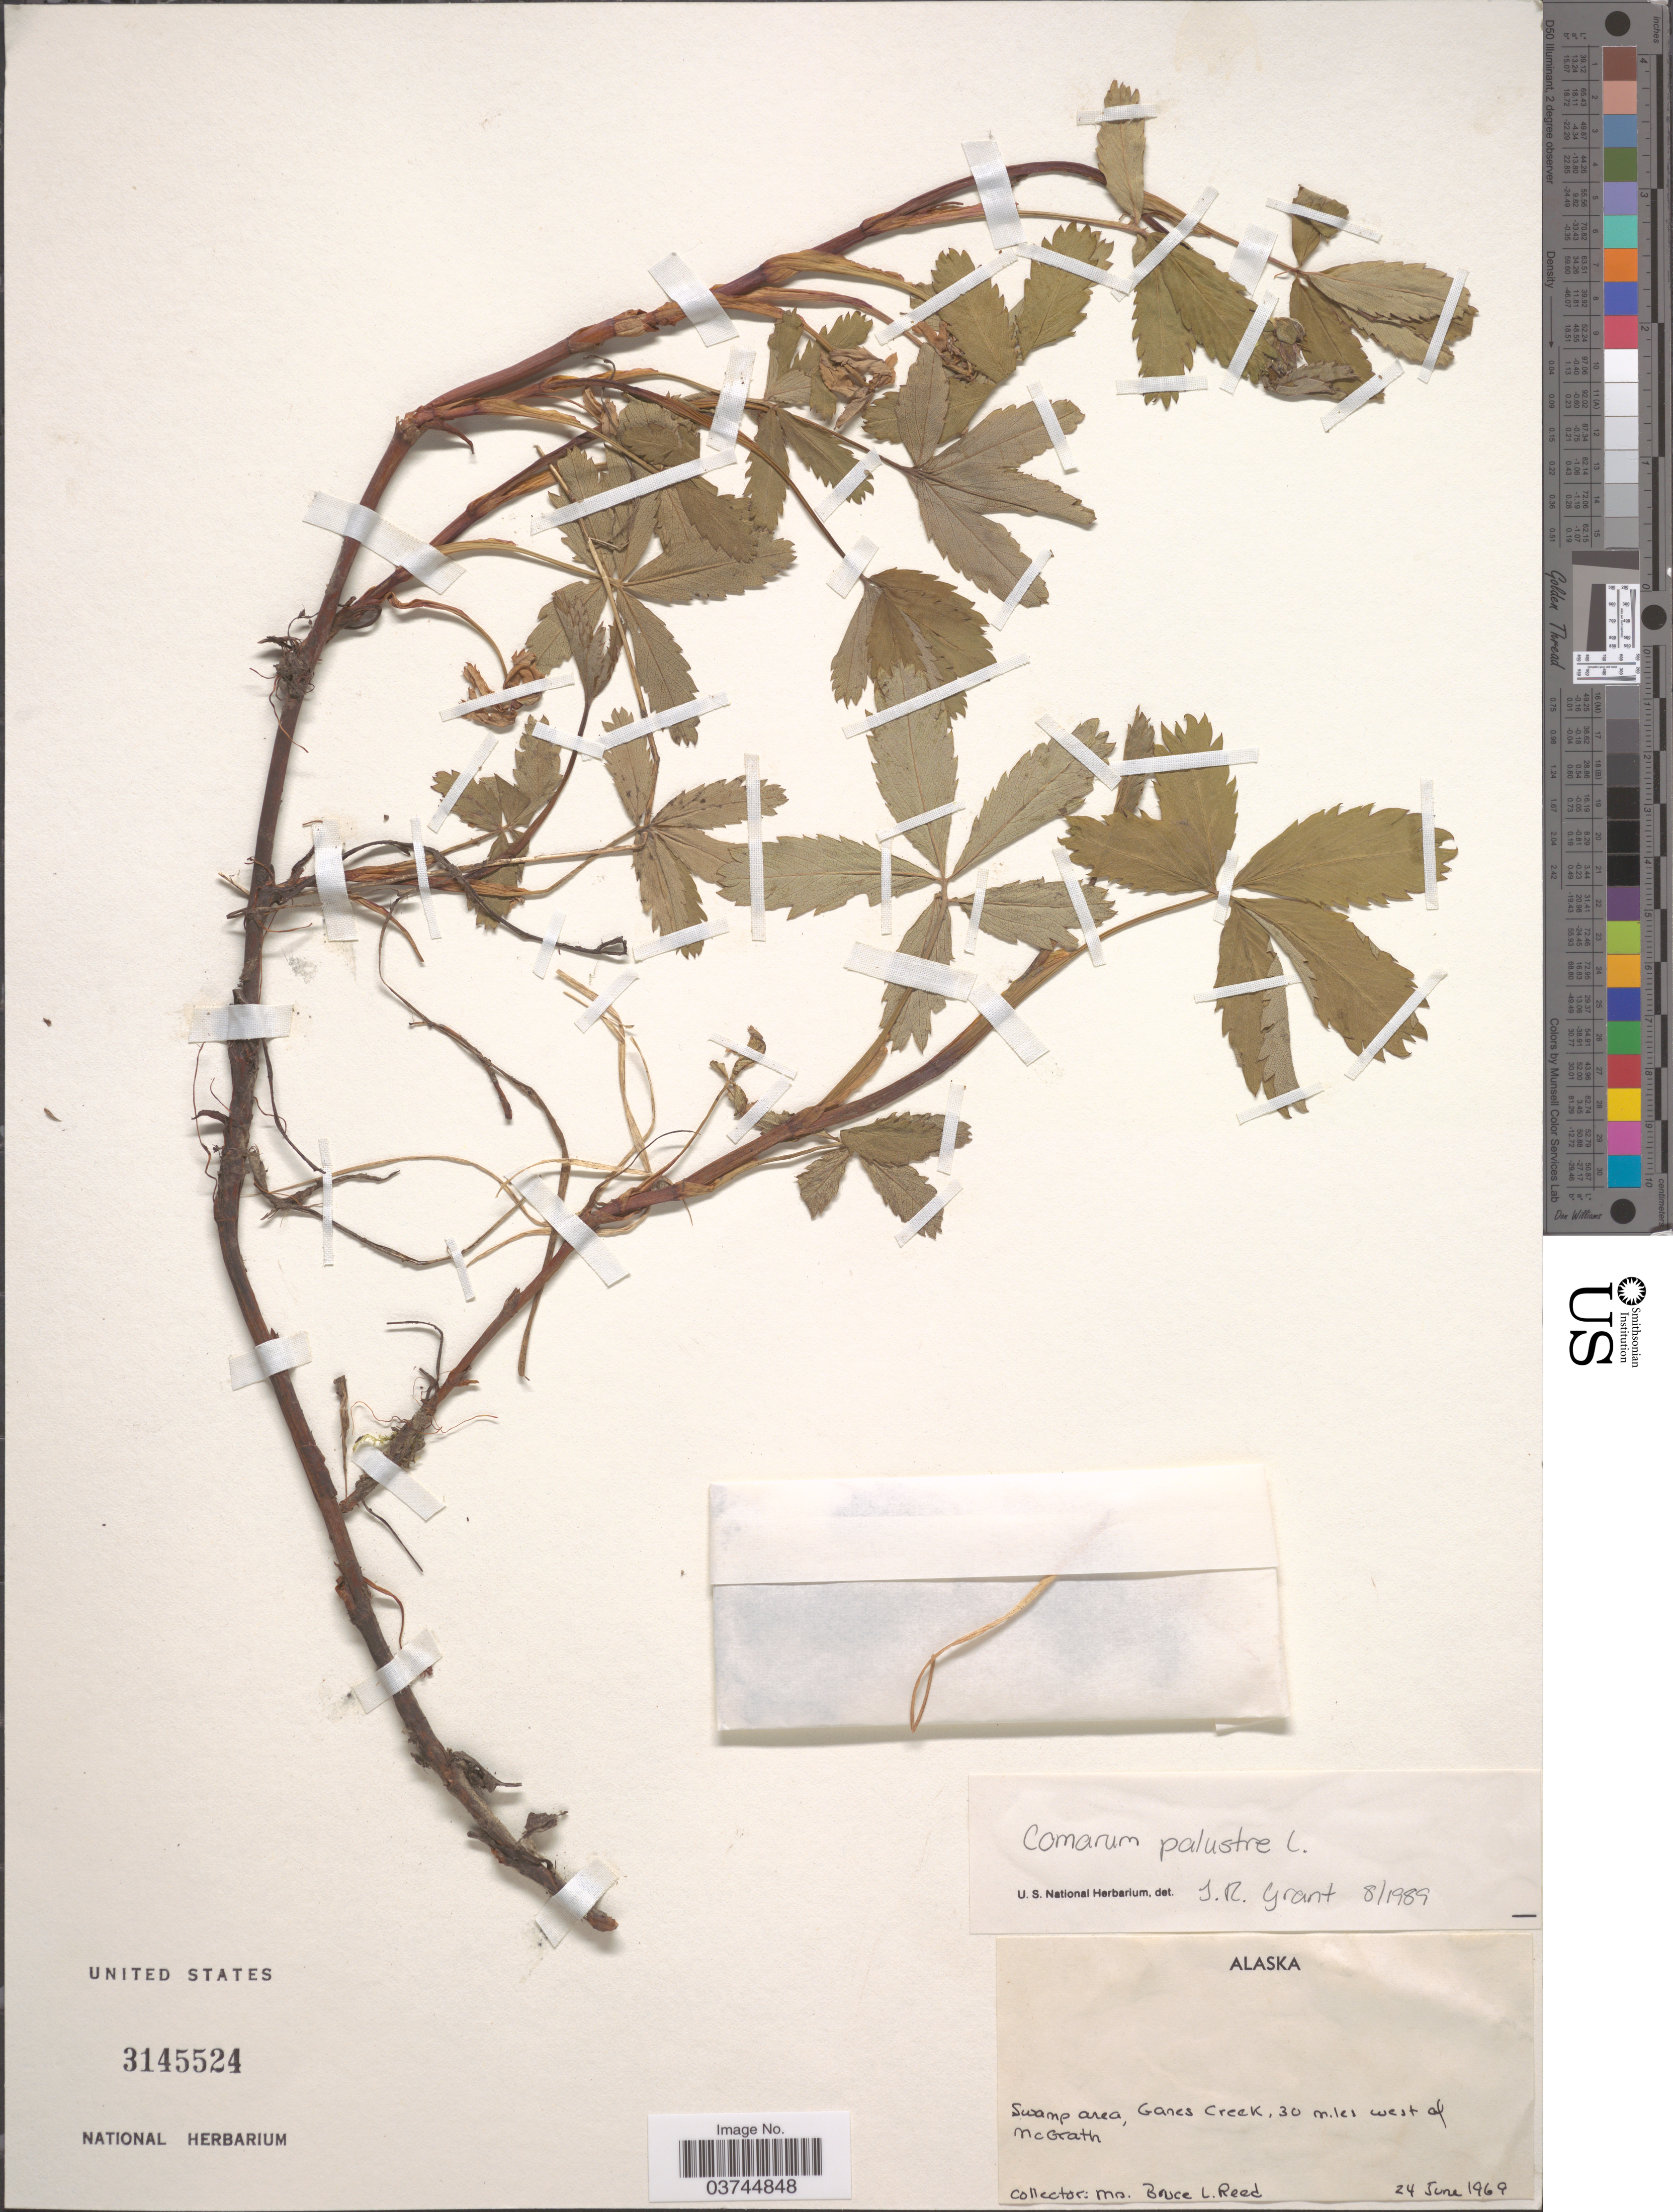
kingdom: Plantae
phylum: Tracheophyta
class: Magnoliopsida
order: Rosales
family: Rosaceae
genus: Comarum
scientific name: Comarum palustre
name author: L.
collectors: B. Reed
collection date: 1969-06-24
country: United States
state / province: Alaska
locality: Swamp area, Ganes Creek, 30 miles west of McGrath.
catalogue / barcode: US 3145524